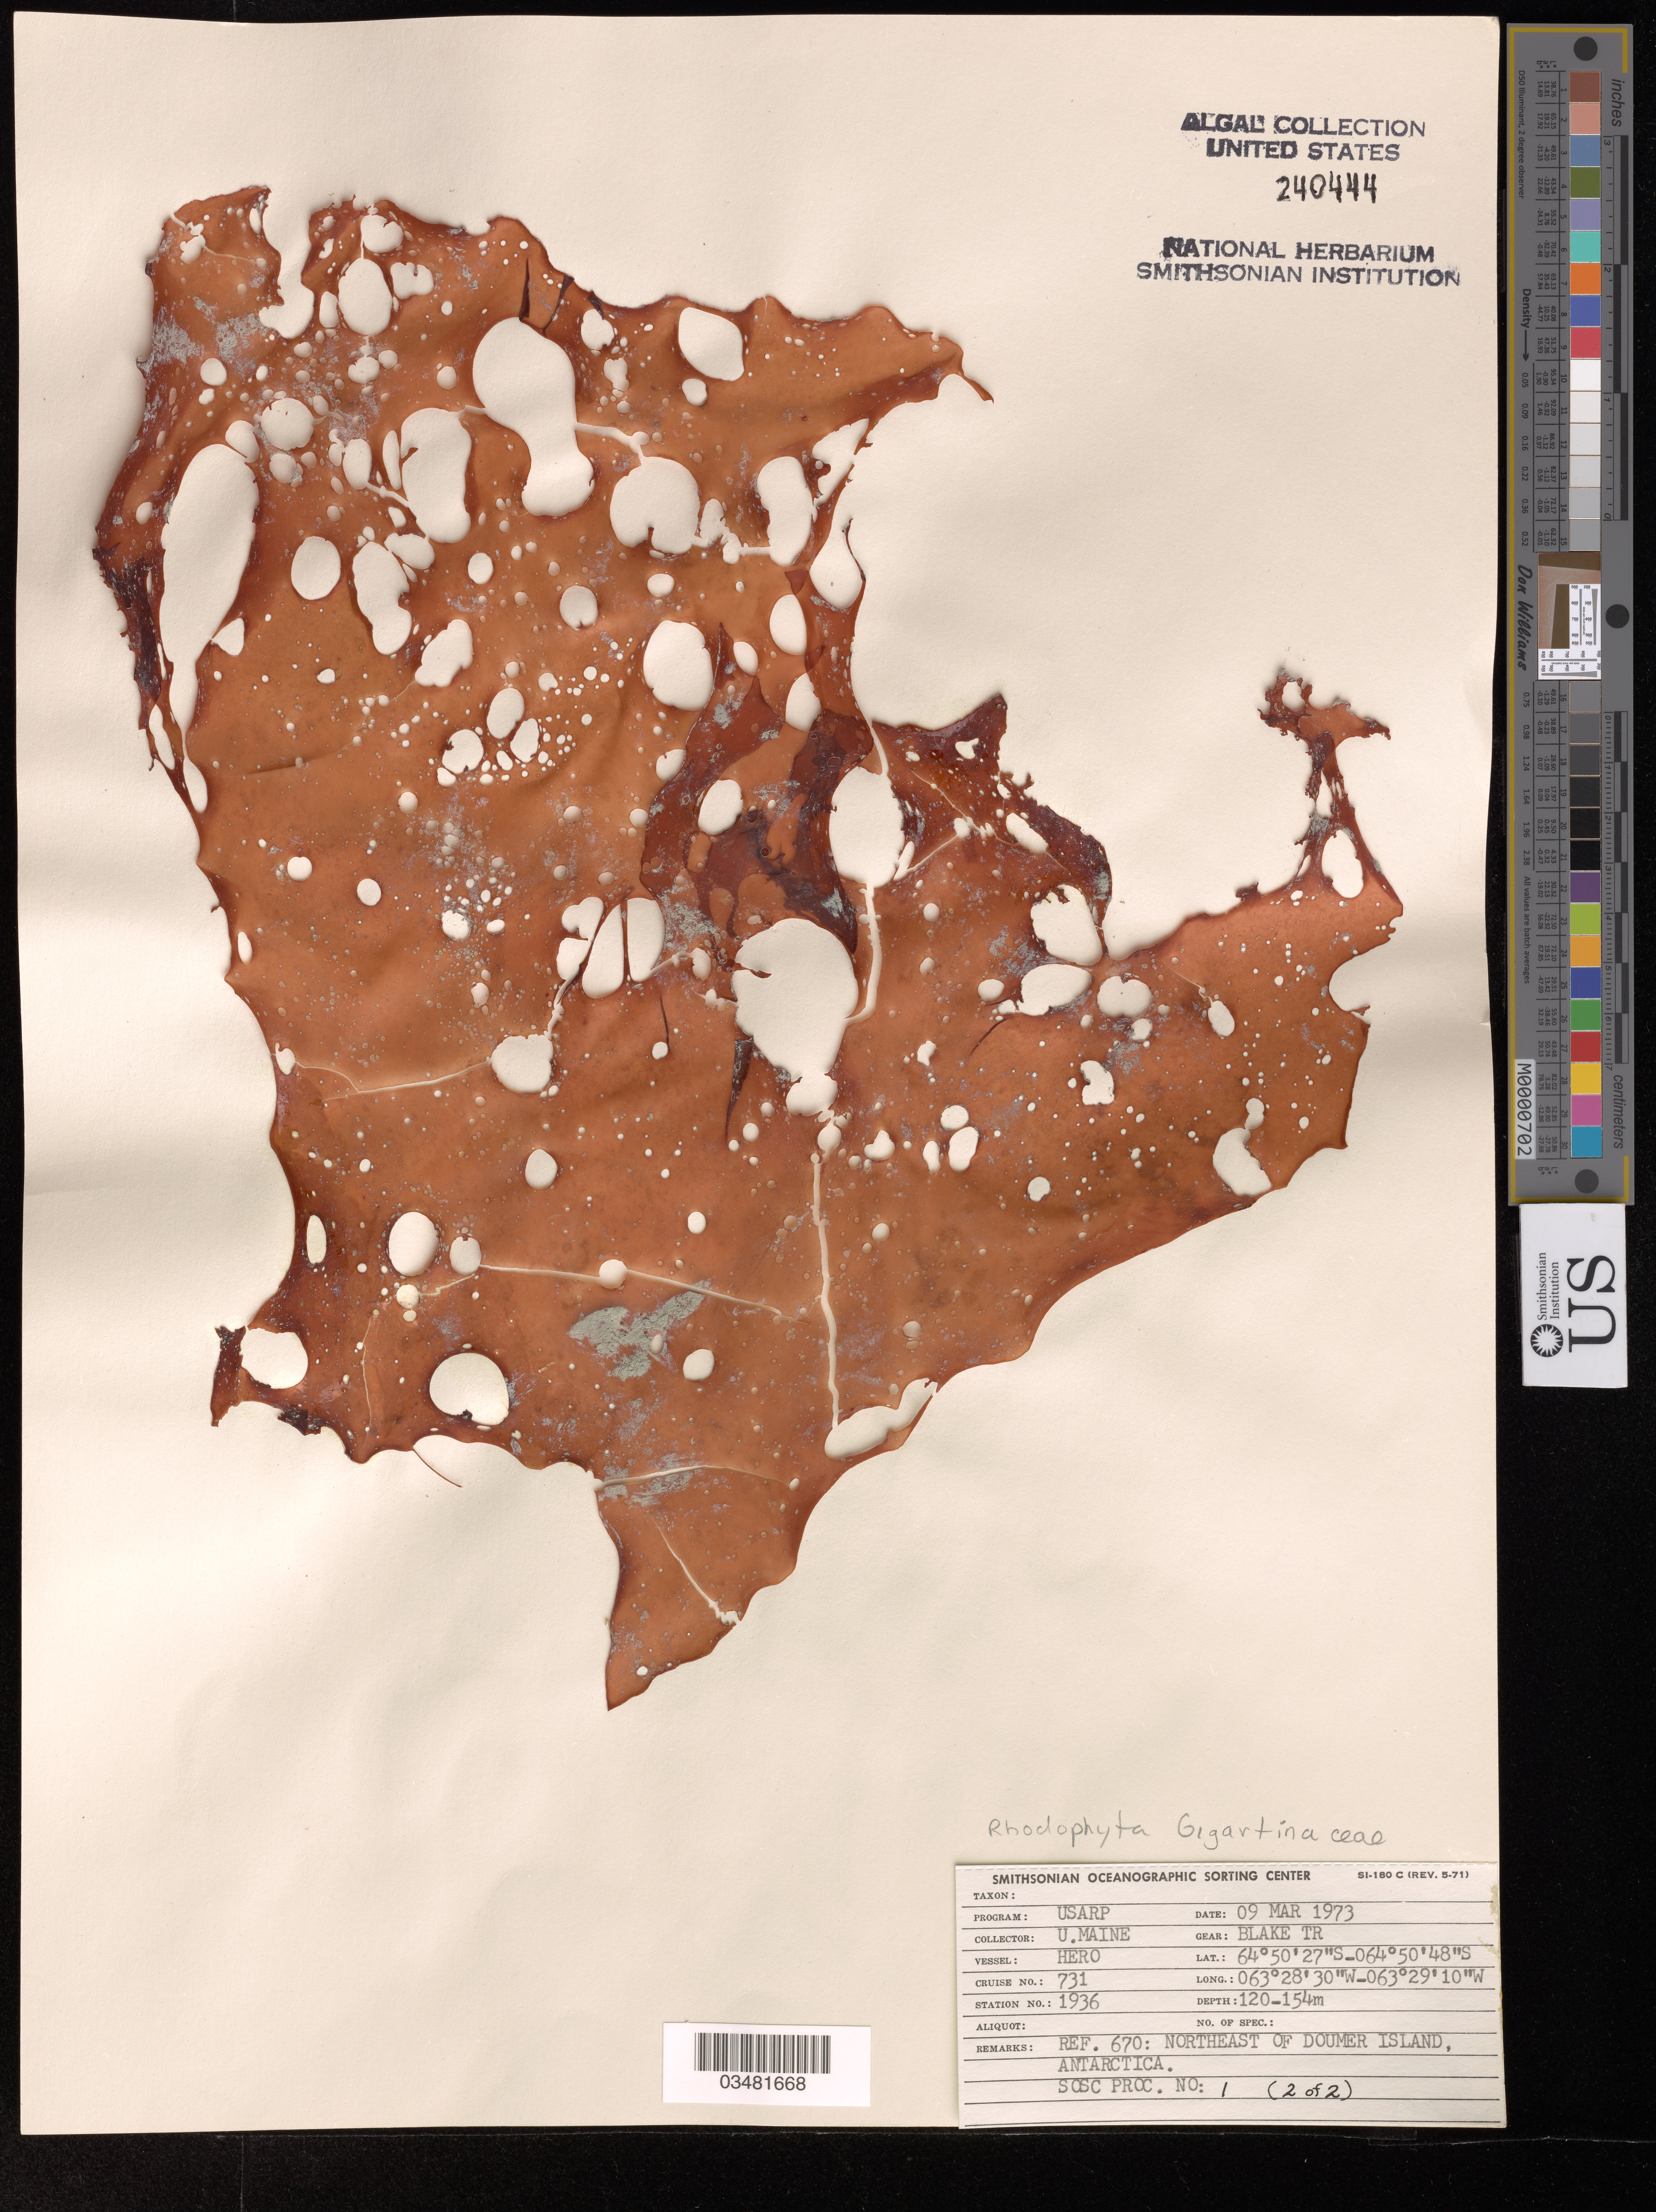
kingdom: Plantae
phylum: Rhodophyta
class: Florideophyceae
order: Gigartinales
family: Gigartinaceae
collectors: University of Maine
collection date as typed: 09 Mar 1973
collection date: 1973-03-09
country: Antarctica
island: Doumer Island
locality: Northeast of Doumer Island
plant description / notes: Vessel: Hero. Cruise No. 731. Station No. 1936. Gear: Blake Tr.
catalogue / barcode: US 240444